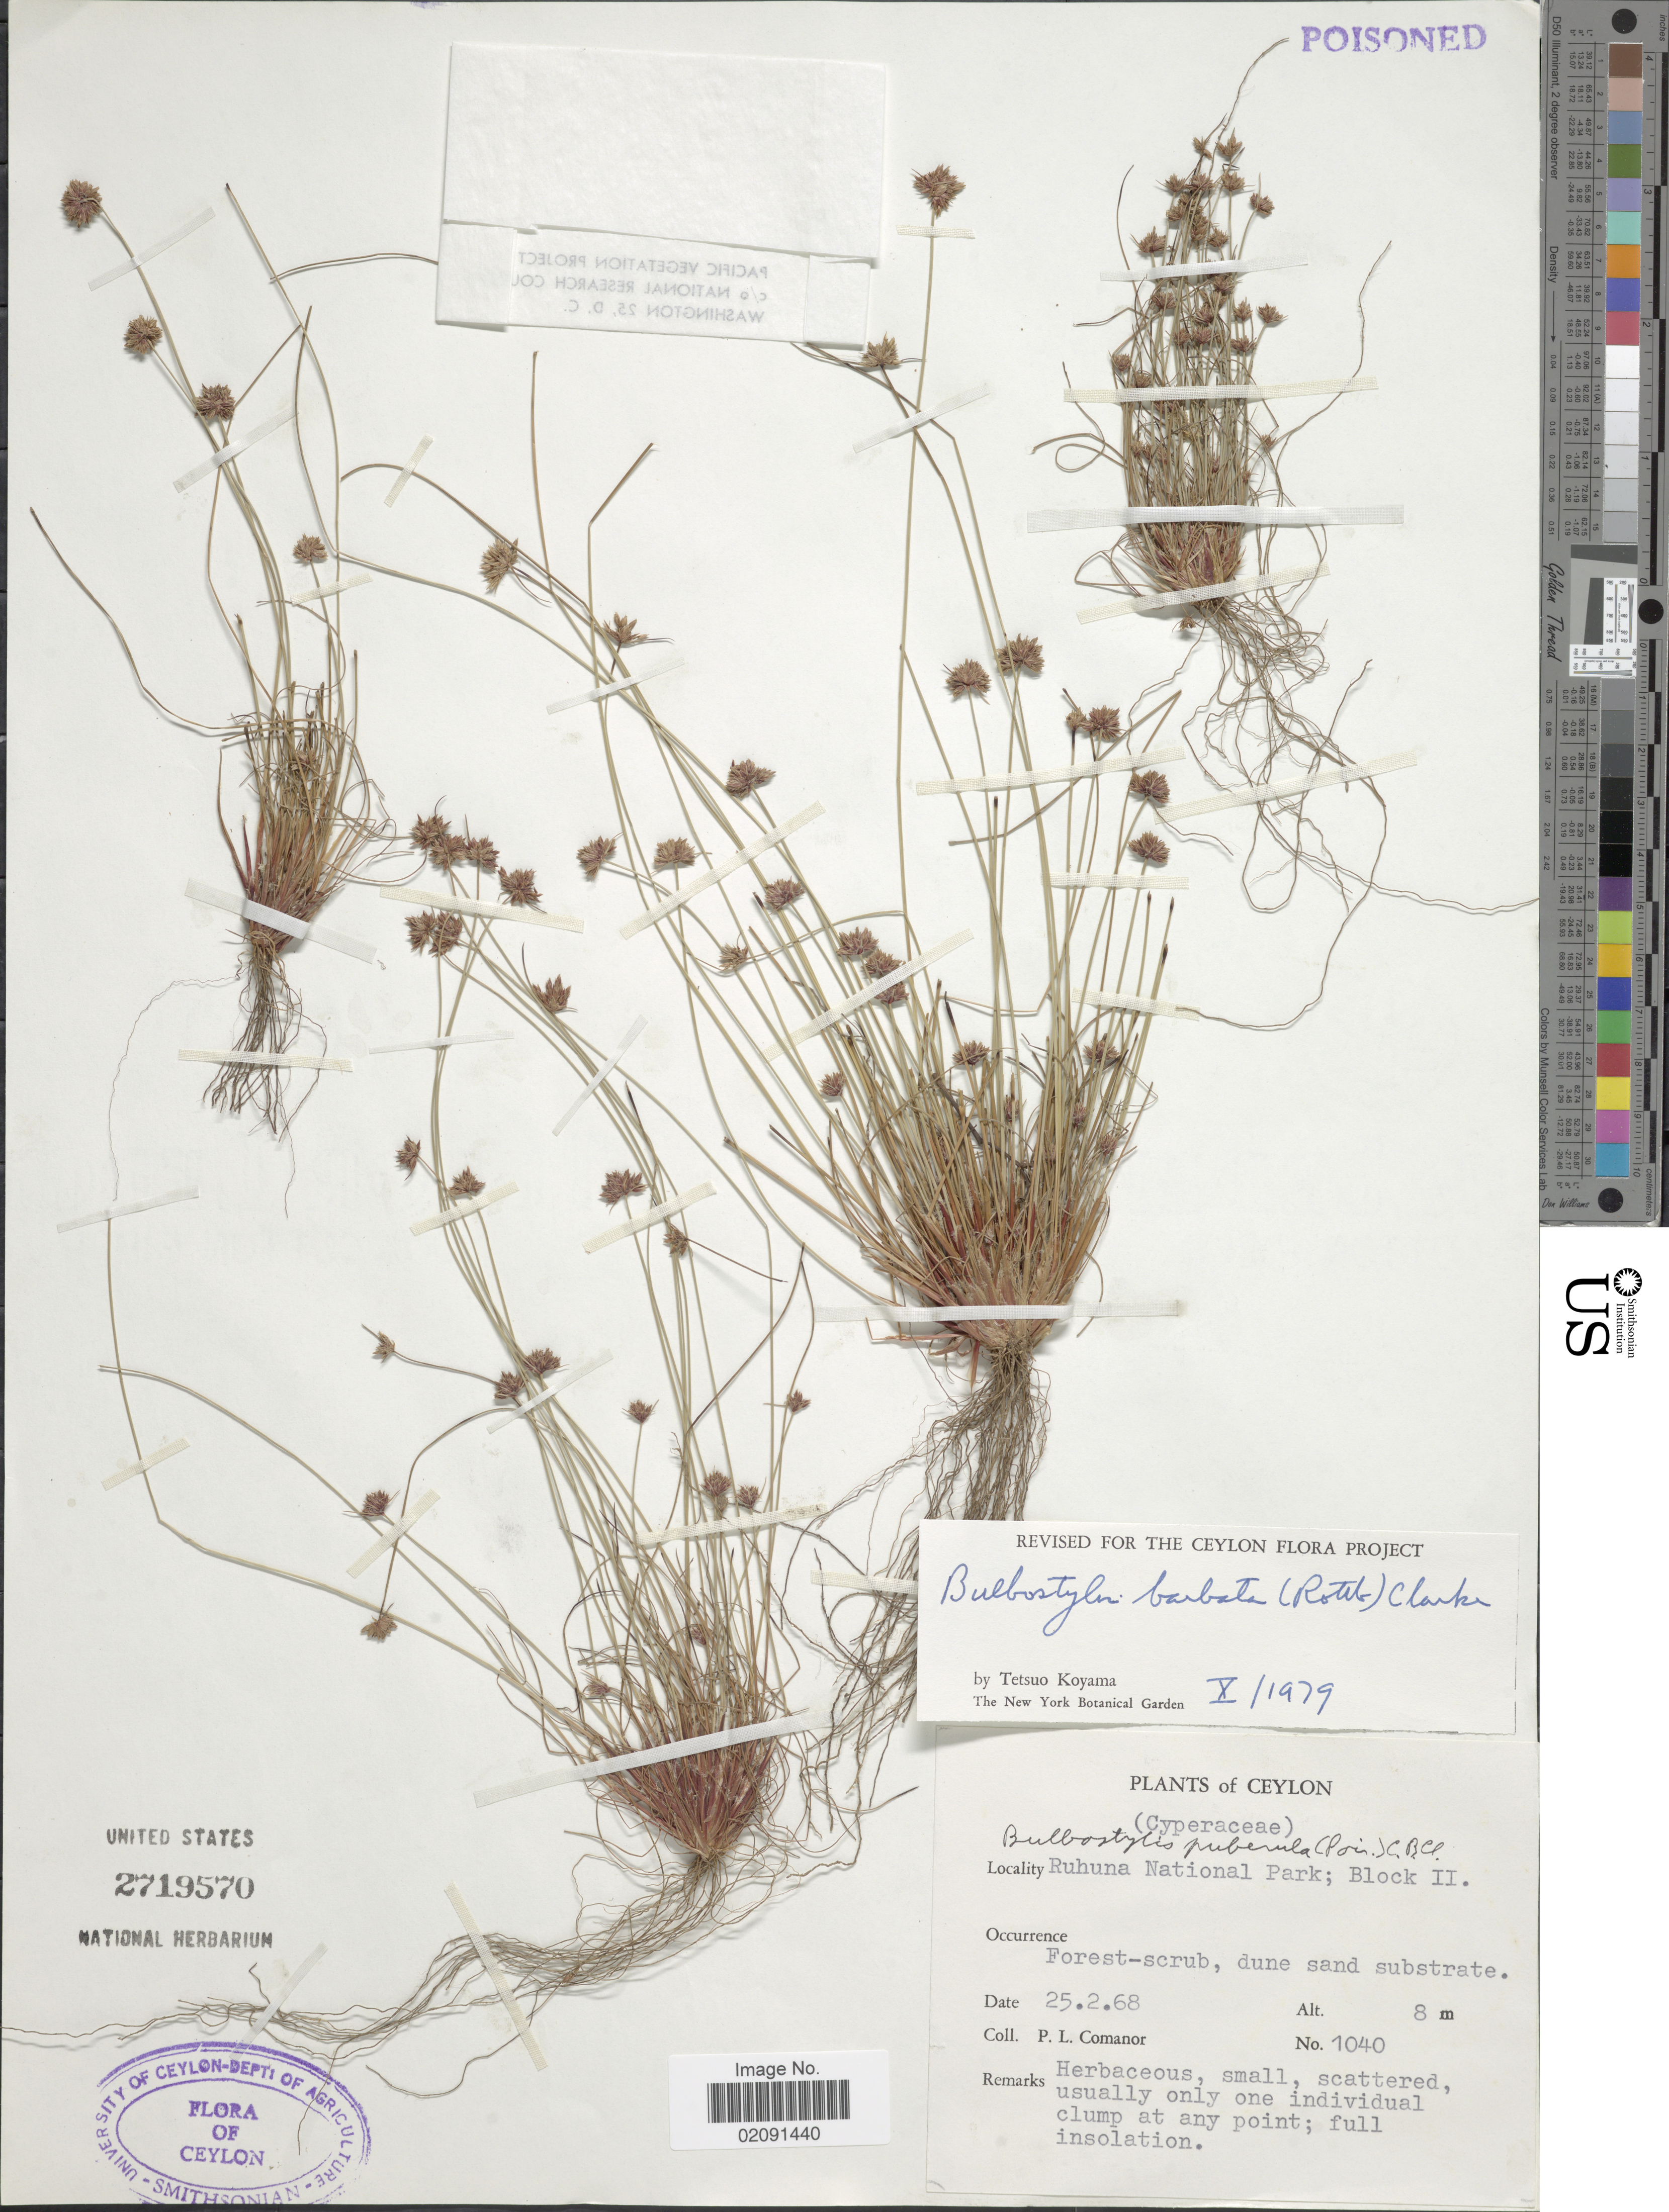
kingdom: Plantae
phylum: Tracheophyta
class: Liliopsida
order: Poales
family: Cyperaceae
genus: Bulbostylis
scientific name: Bulbostylis barbata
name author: (Rottb.) C.B. Clarke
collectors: P. Comanor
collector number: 1040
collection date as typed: Transcribed d/m/y: 25/2/68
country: Sri Lanka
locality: Ceylon, Ruhuna National Park, Block II.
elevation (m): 8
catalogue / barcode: US 2719570